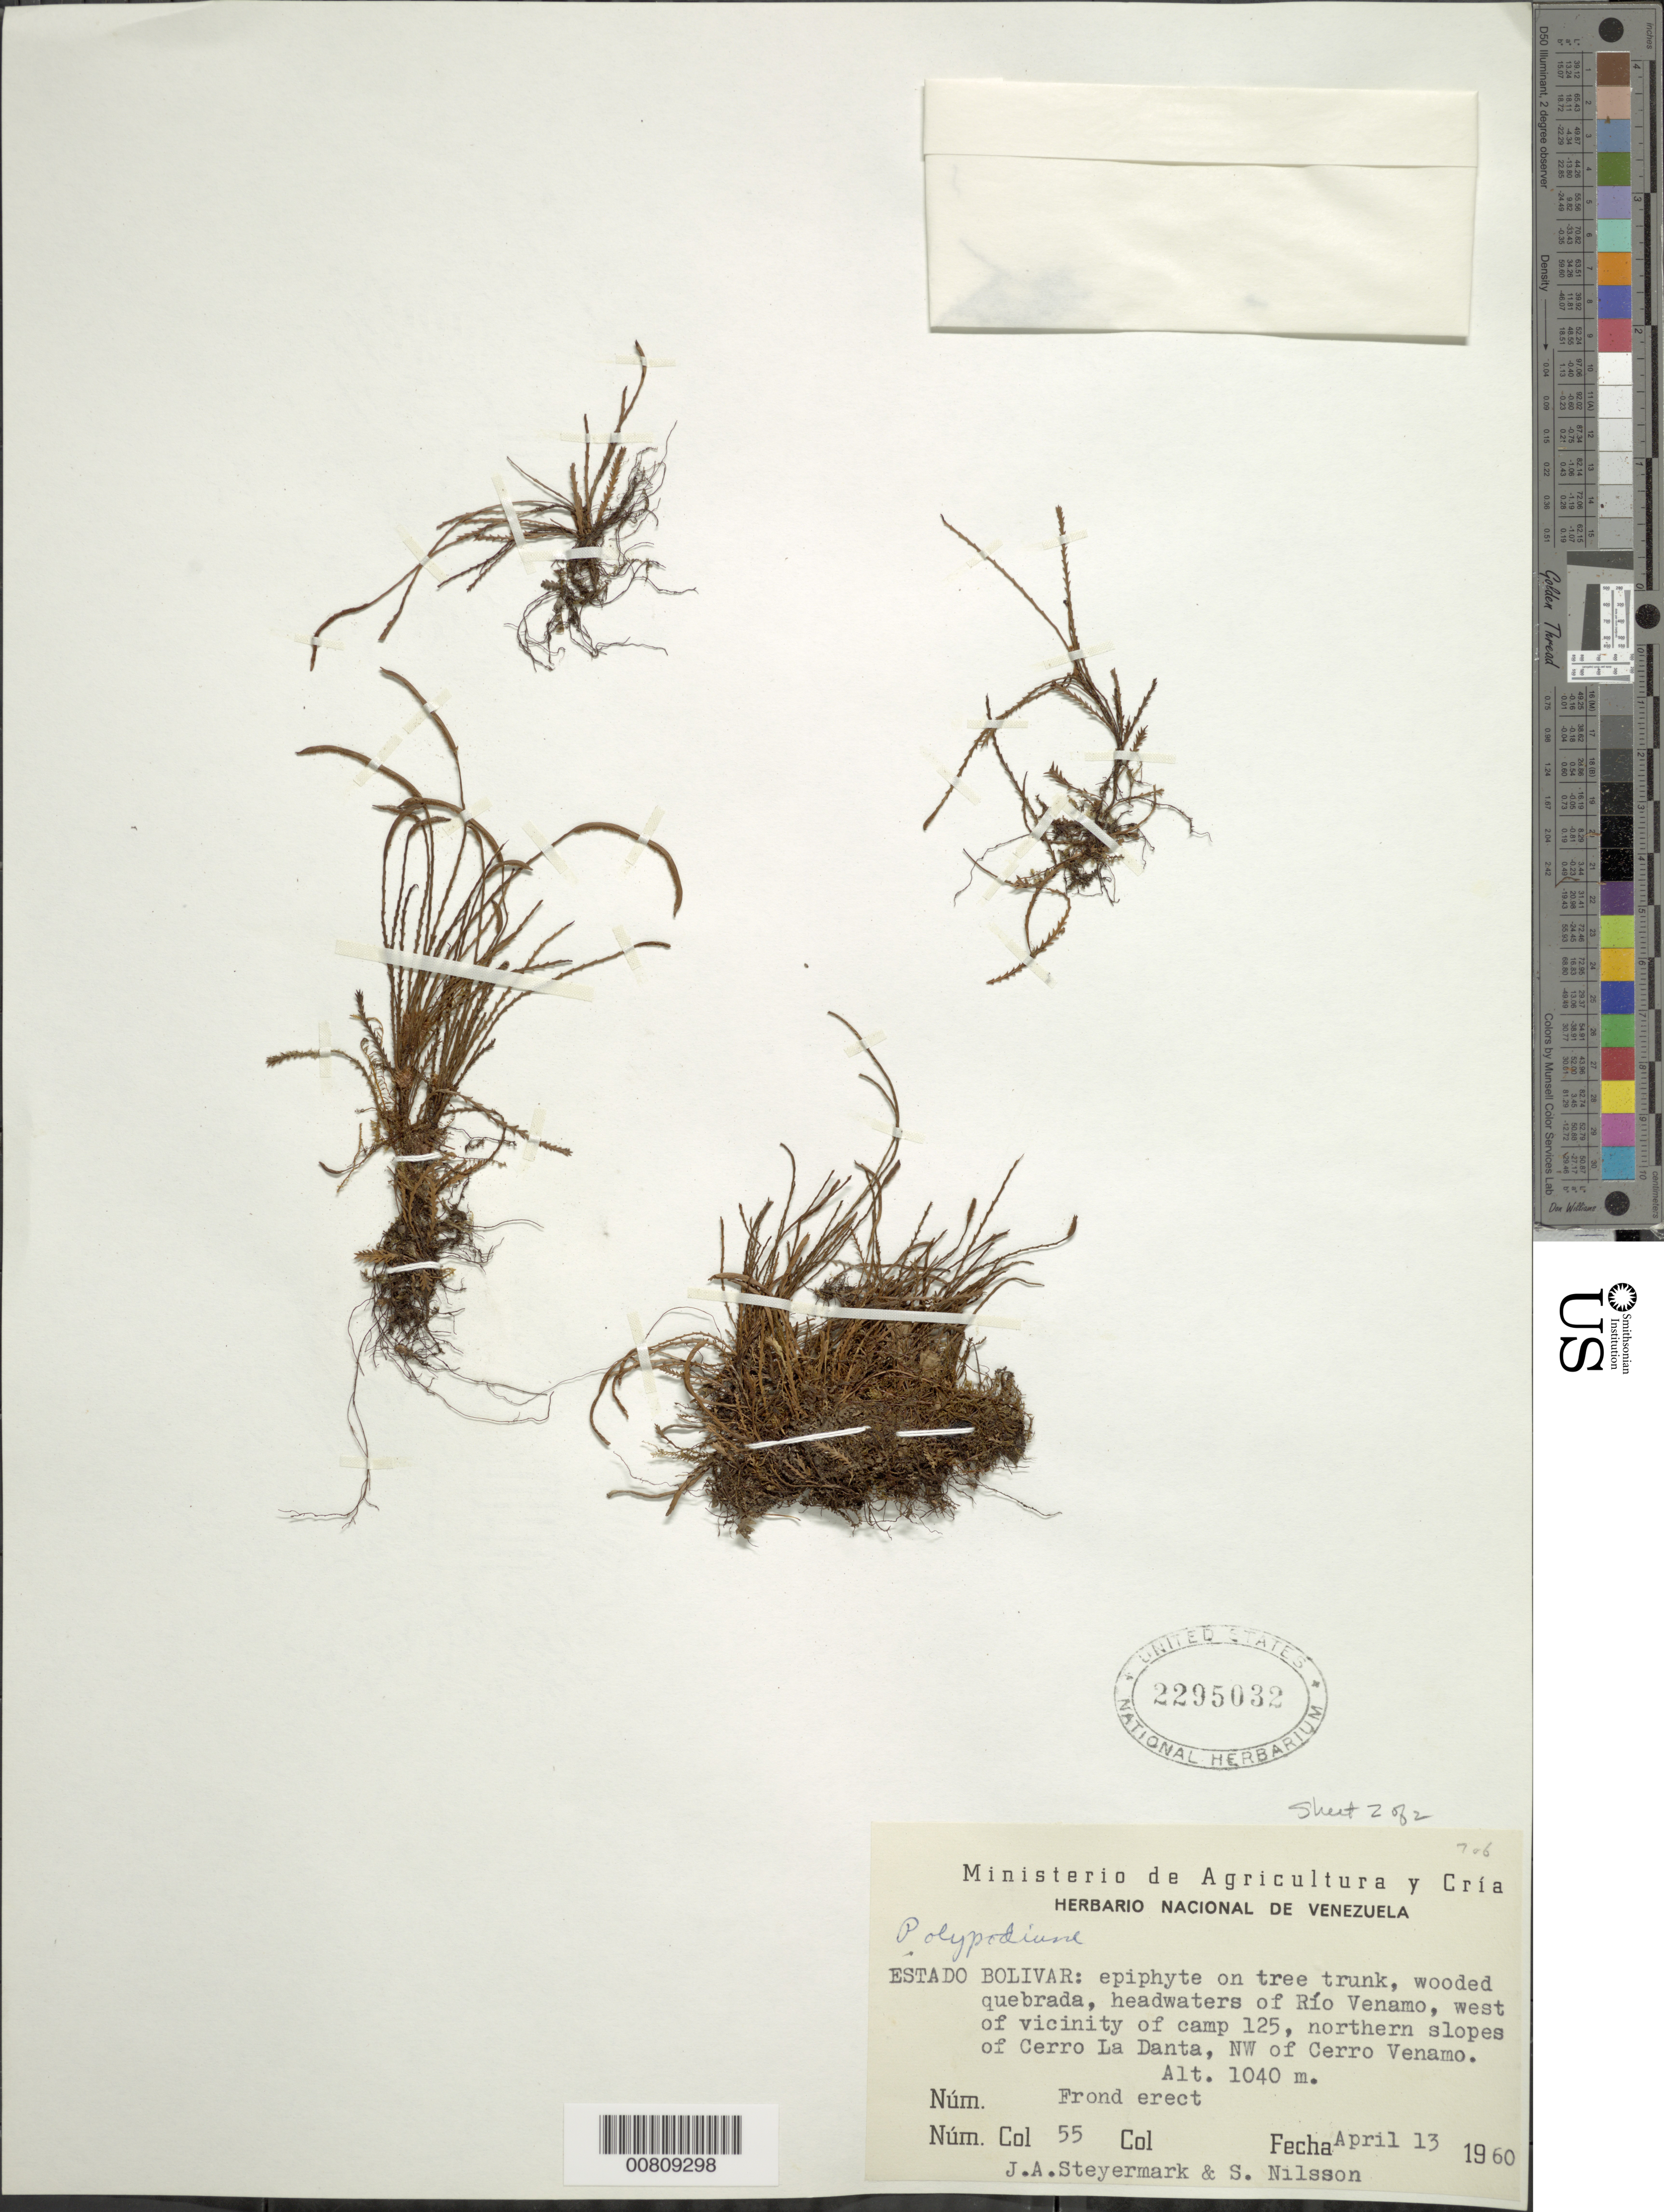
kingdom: Plantae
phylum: Tracheophyta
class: Polypodiopsida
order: Polypodiales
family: Polypodiaceae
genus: Cochlidium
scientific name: Cochlidium serrulatum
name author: (Sw.) L.E. Bishop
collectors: J. Steyermark & S. Nilsson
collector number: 55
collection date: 1960-04-13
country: Venezuela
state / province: Bolivar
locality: Headwaters of Río venamo, west of vicinity of camp 125, northern slopes of Cerro La Danta, NW of Cerro Venamo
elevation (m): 1040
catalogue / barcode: US 2295032